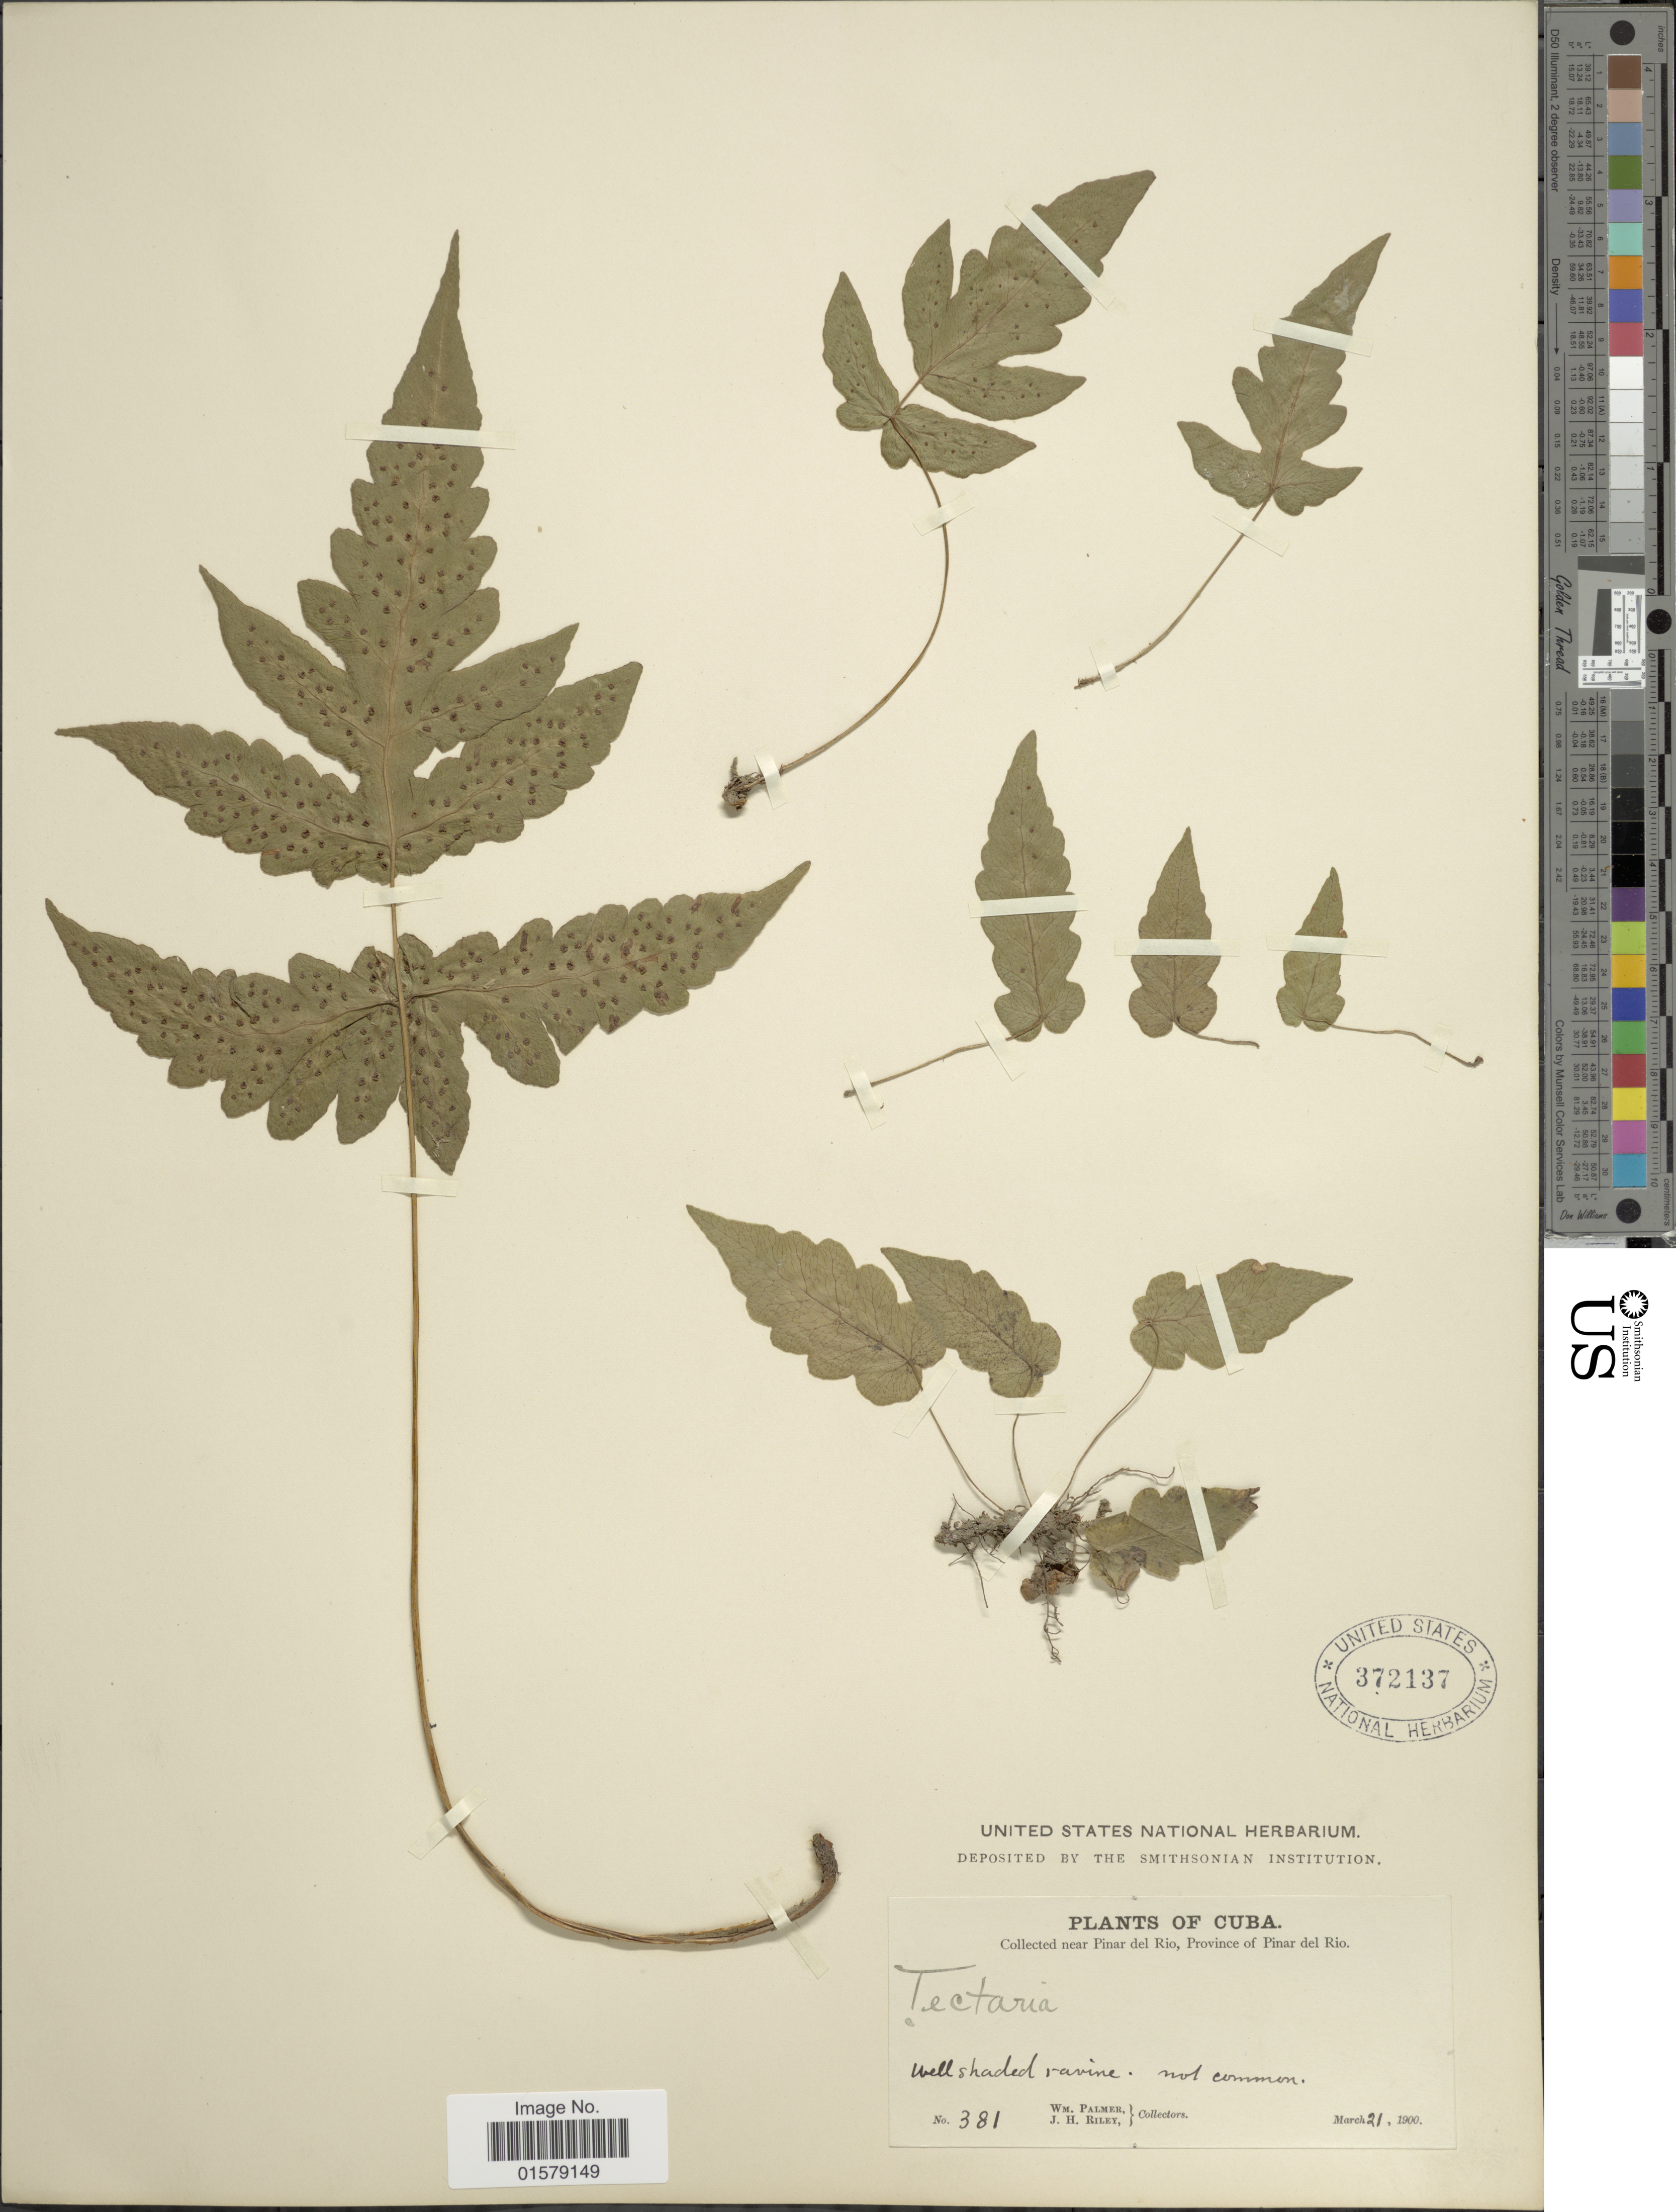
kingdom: Plantae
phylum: Tracheophyta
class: Polypodiopsida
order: Polypodiales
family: Tectariaceae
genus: Tectaria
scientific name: Tectaria fimbriata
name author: (Willd.) Lourteig & Proctor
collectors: W. Palmer & J. H. Riley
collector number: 381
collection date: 1900-03-21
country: Cuba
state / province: Pinar del Río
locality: Near Pinar del Rio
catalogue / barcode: US 372137